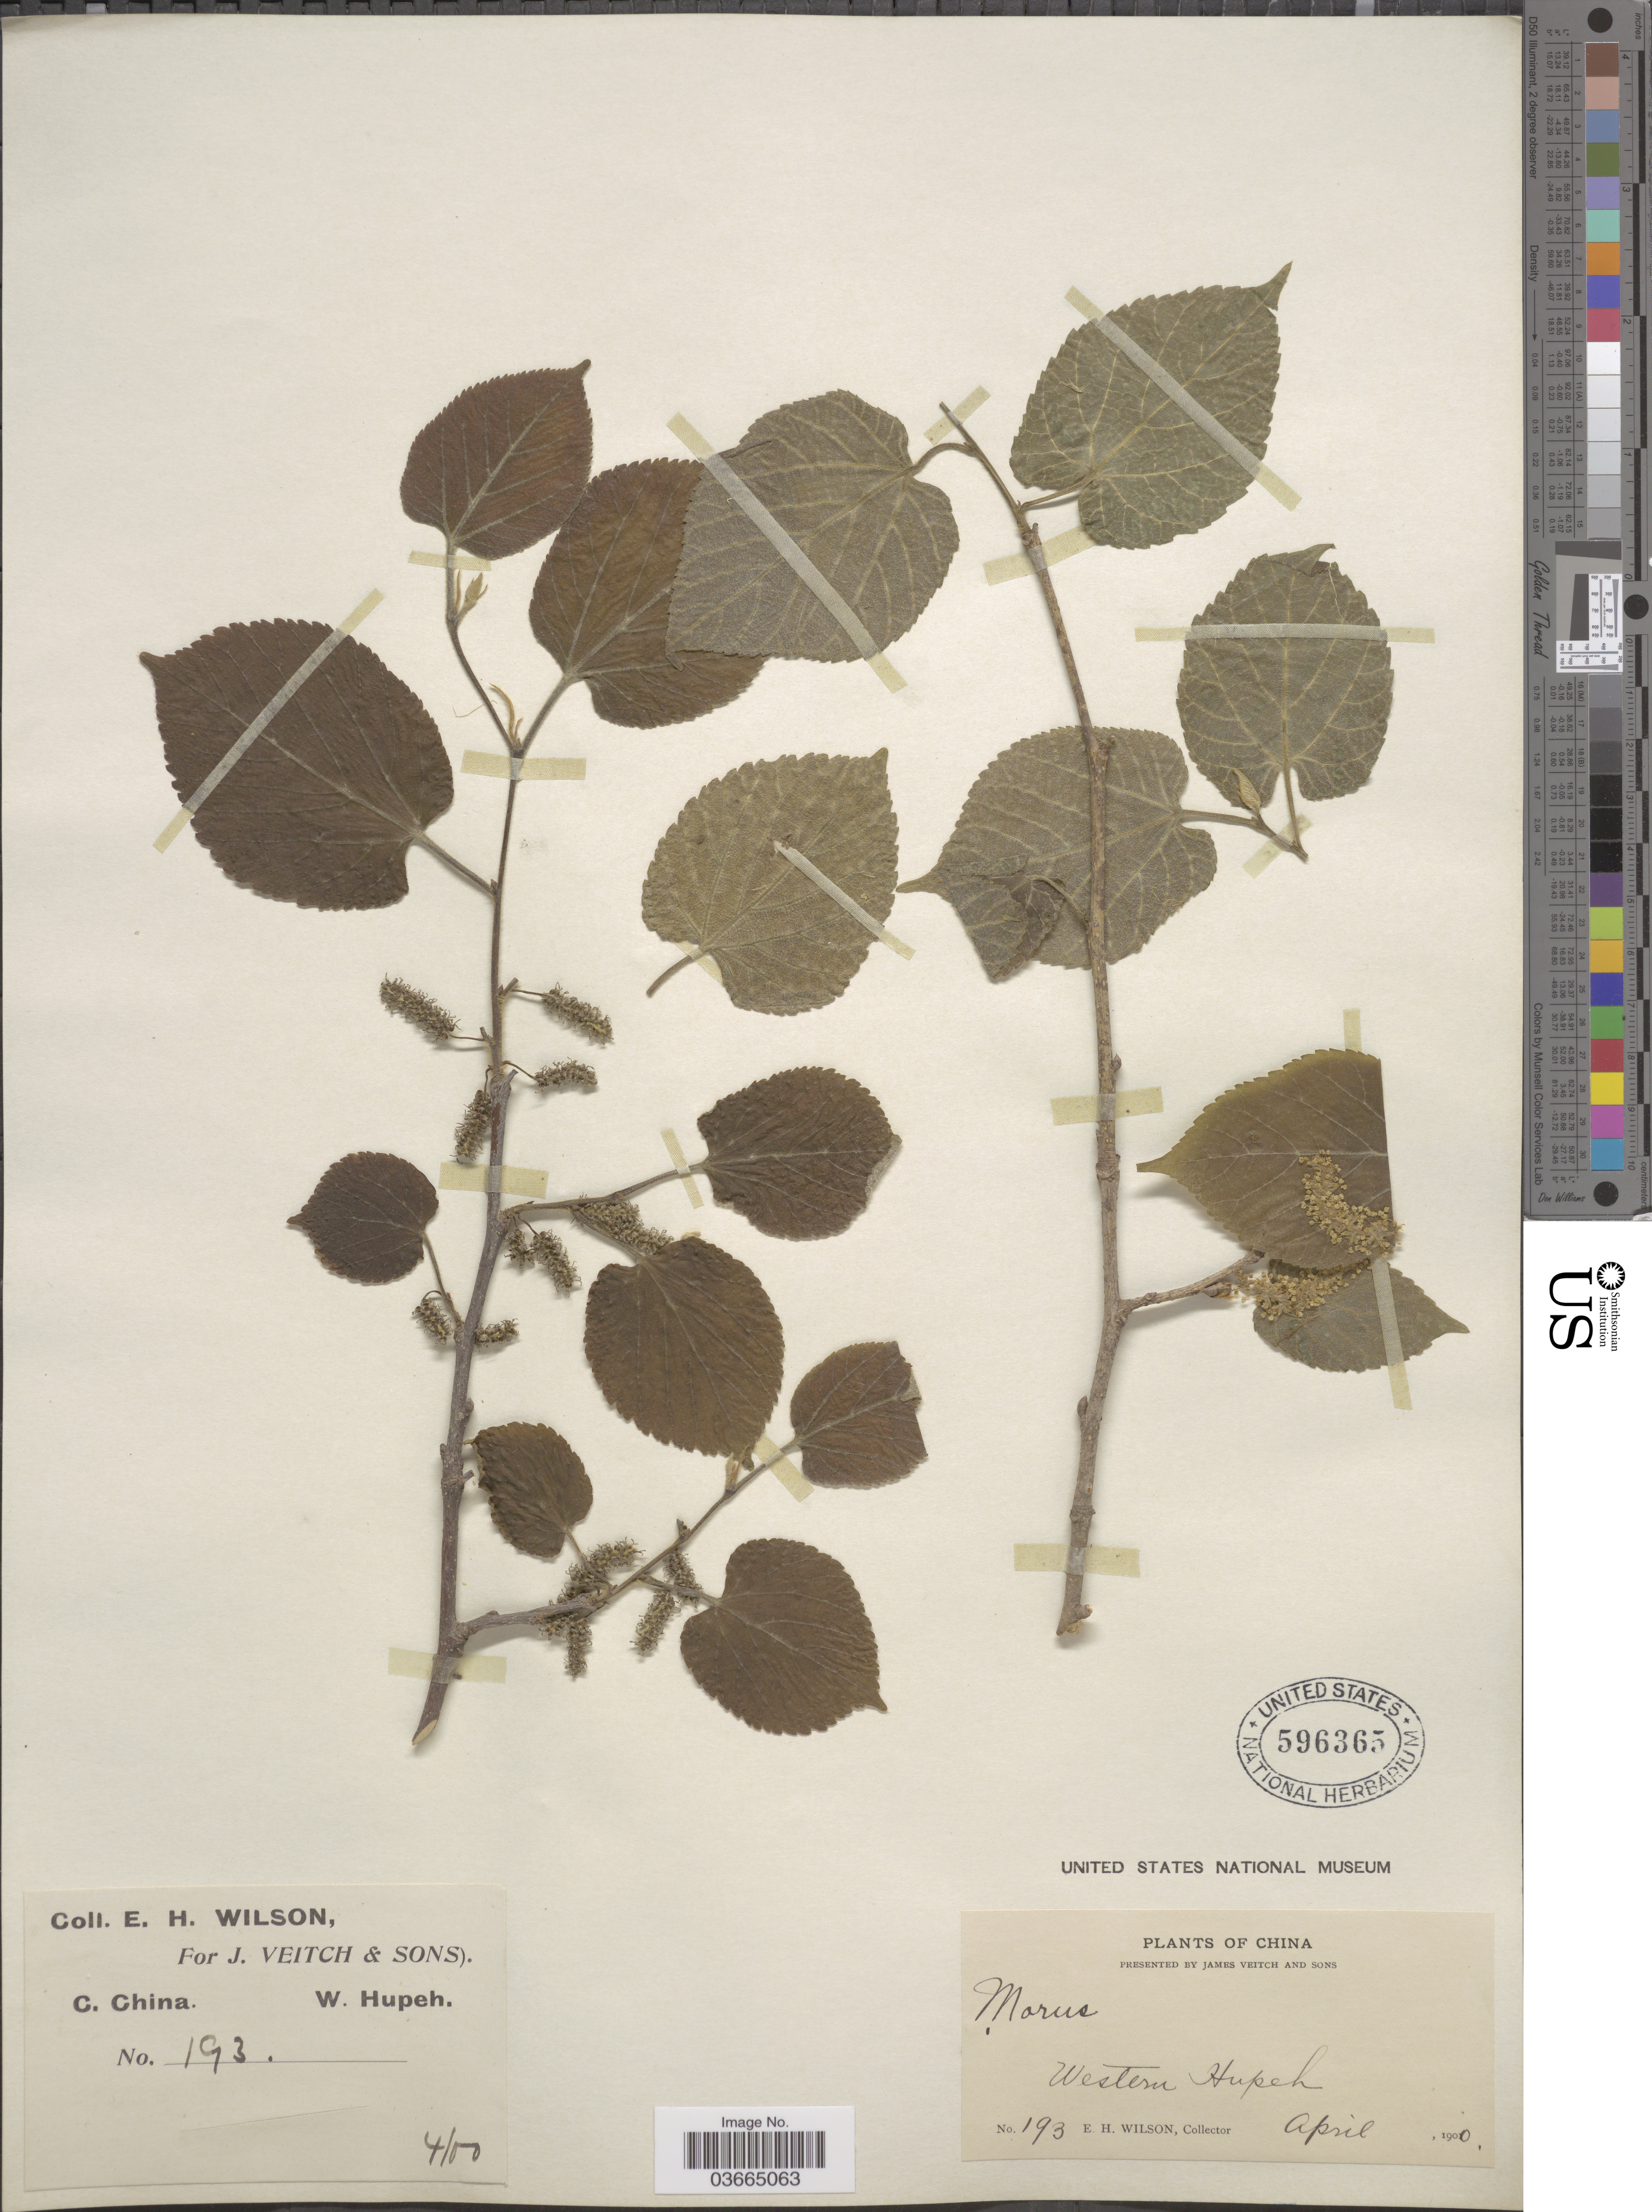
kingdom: Plantae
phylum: Tracheophyta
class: Magnoliopsida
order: Rosales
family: Moraceae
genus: Morus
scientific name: Morus sp.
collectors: E. Wilson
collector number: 193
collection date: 1900-04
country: China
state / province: Hubei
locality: C. China. Western Hupeh.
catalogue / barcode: US 596365